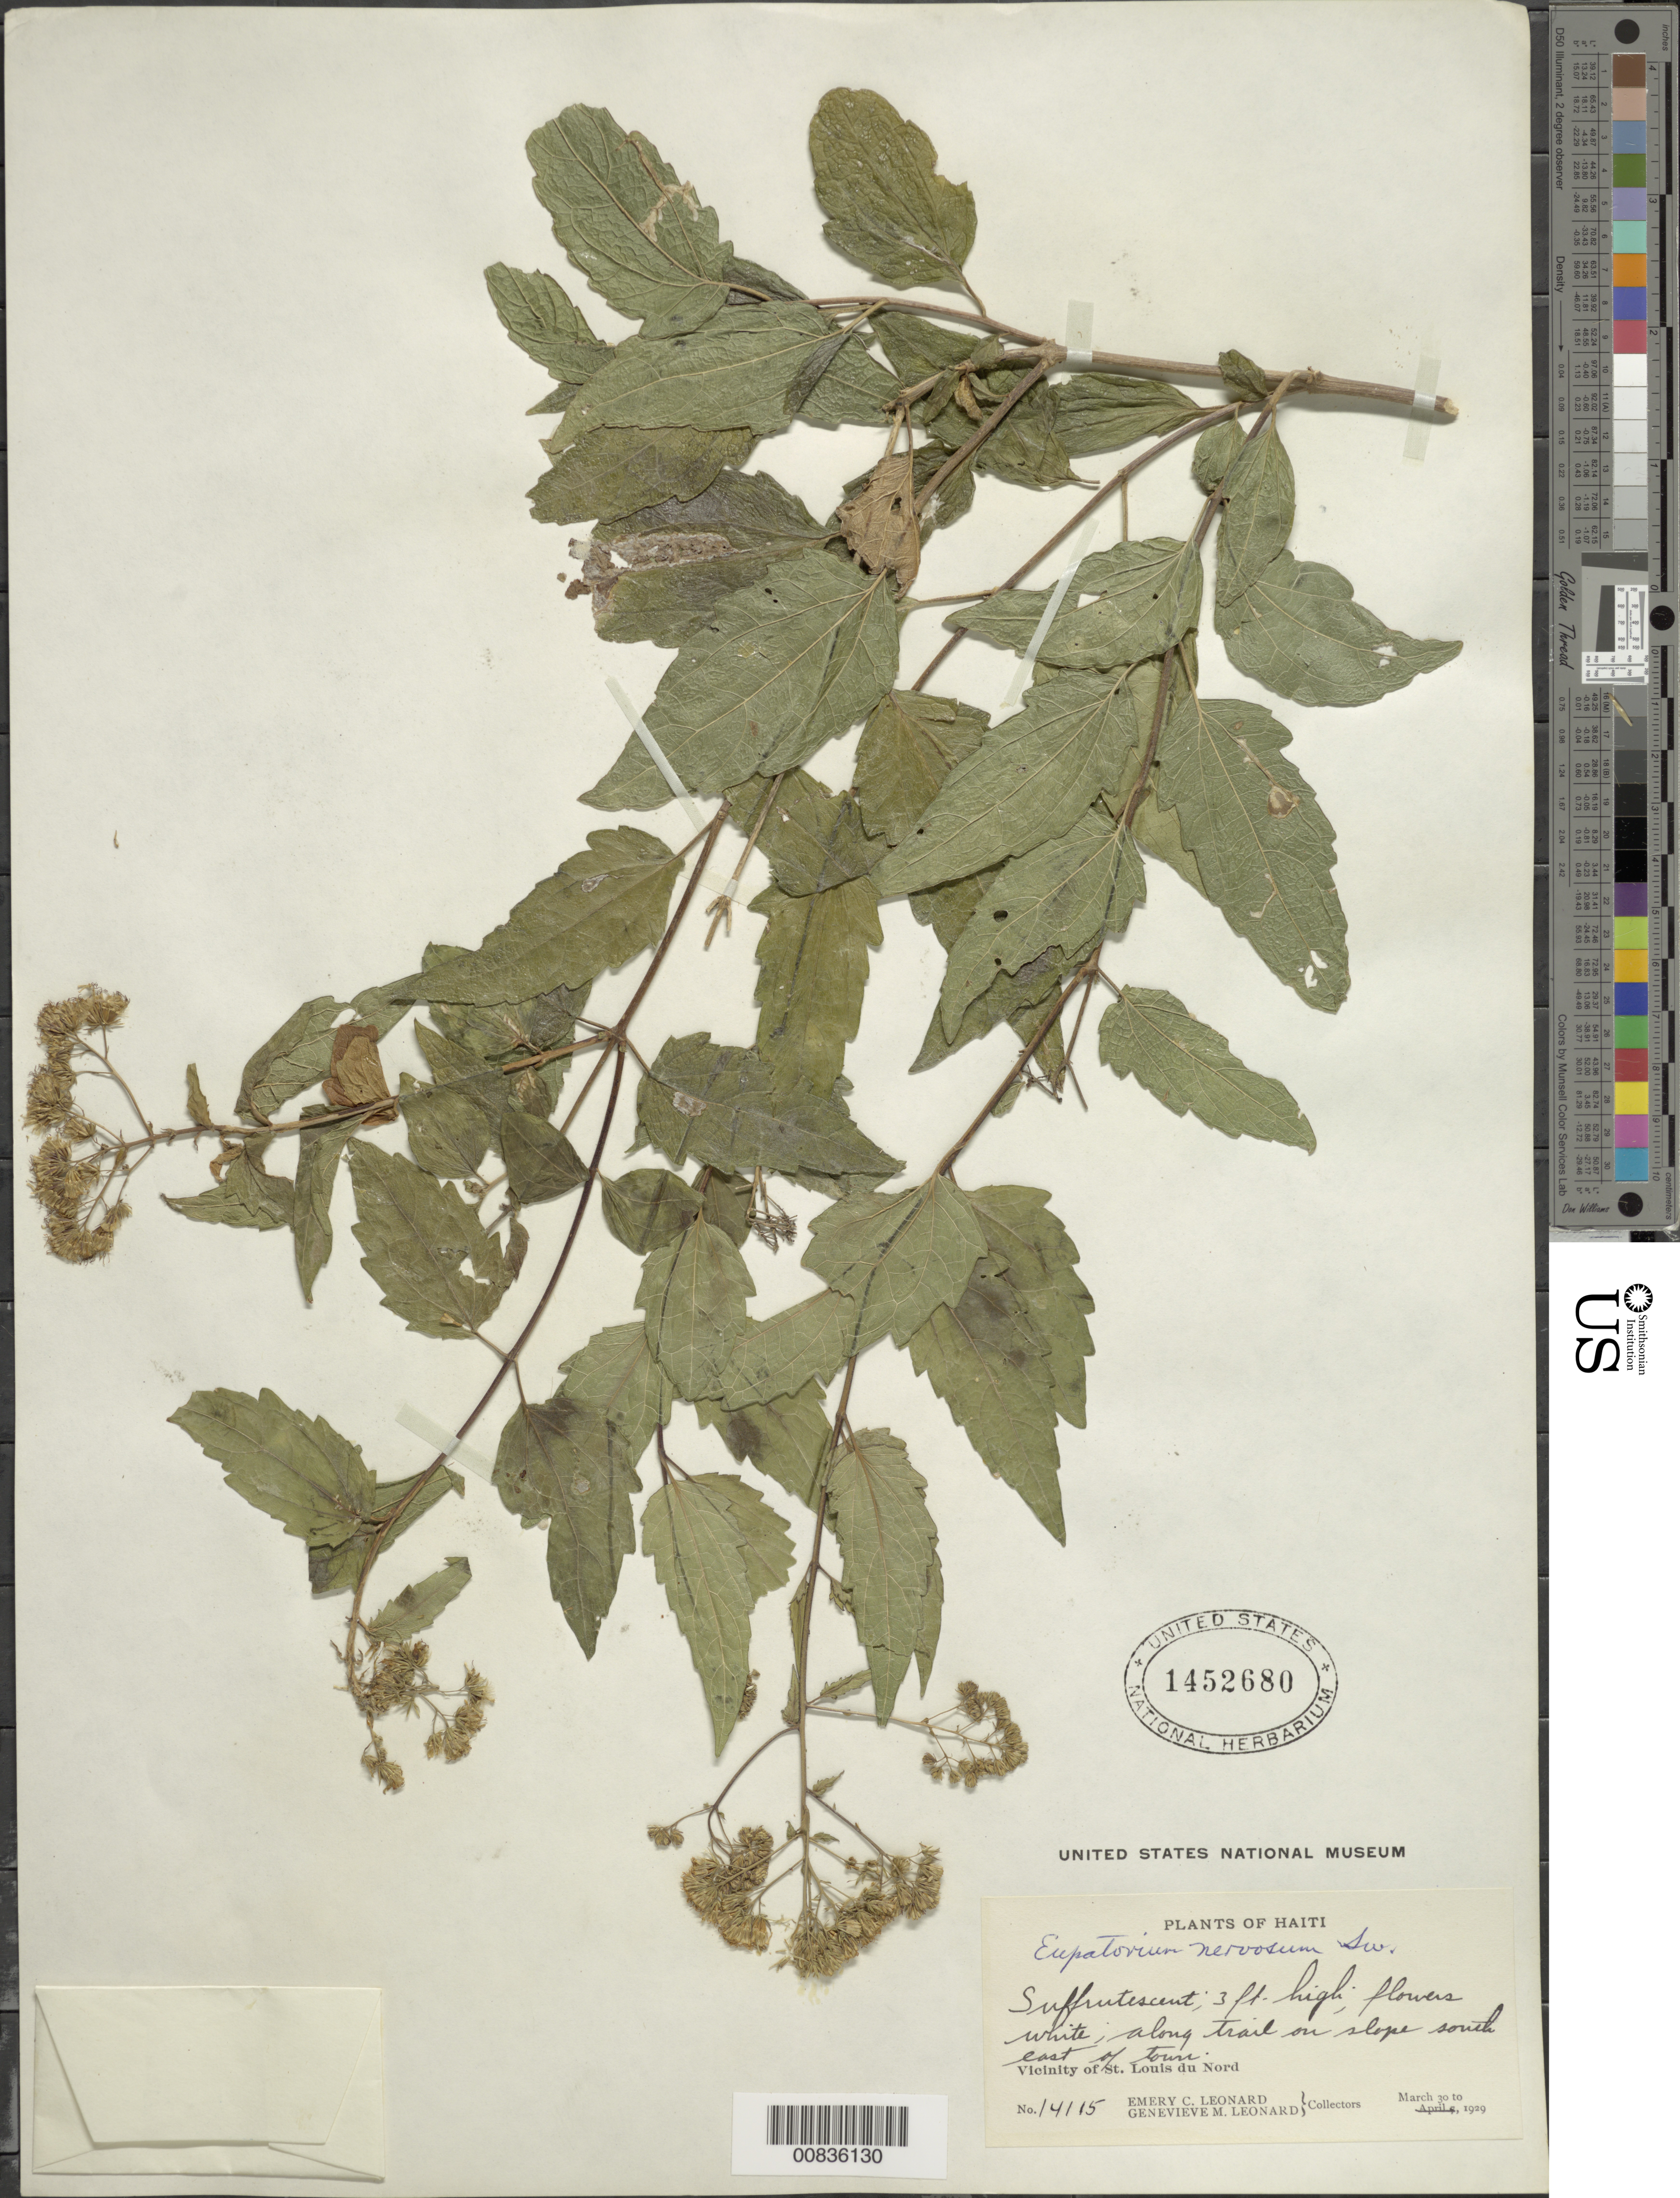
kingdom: Plantae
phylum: Tracheophyta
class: Magnoliopsida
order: Asterales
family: Asteraceae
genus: Koanophyllon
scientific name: Koanophyllon nervosum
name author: (Sw.) R.M. King & H. Rob.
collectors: E. C. Leonard & G. M. Leonard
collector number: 14115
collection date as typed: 30 Mar 1929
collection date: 1929-03-30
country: Haiti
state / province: Nord-Ouest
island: Hispaniola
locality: Vicinity of St. Louis du Nord, SE of town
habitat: Along trail on slope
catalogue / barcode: US 1452680